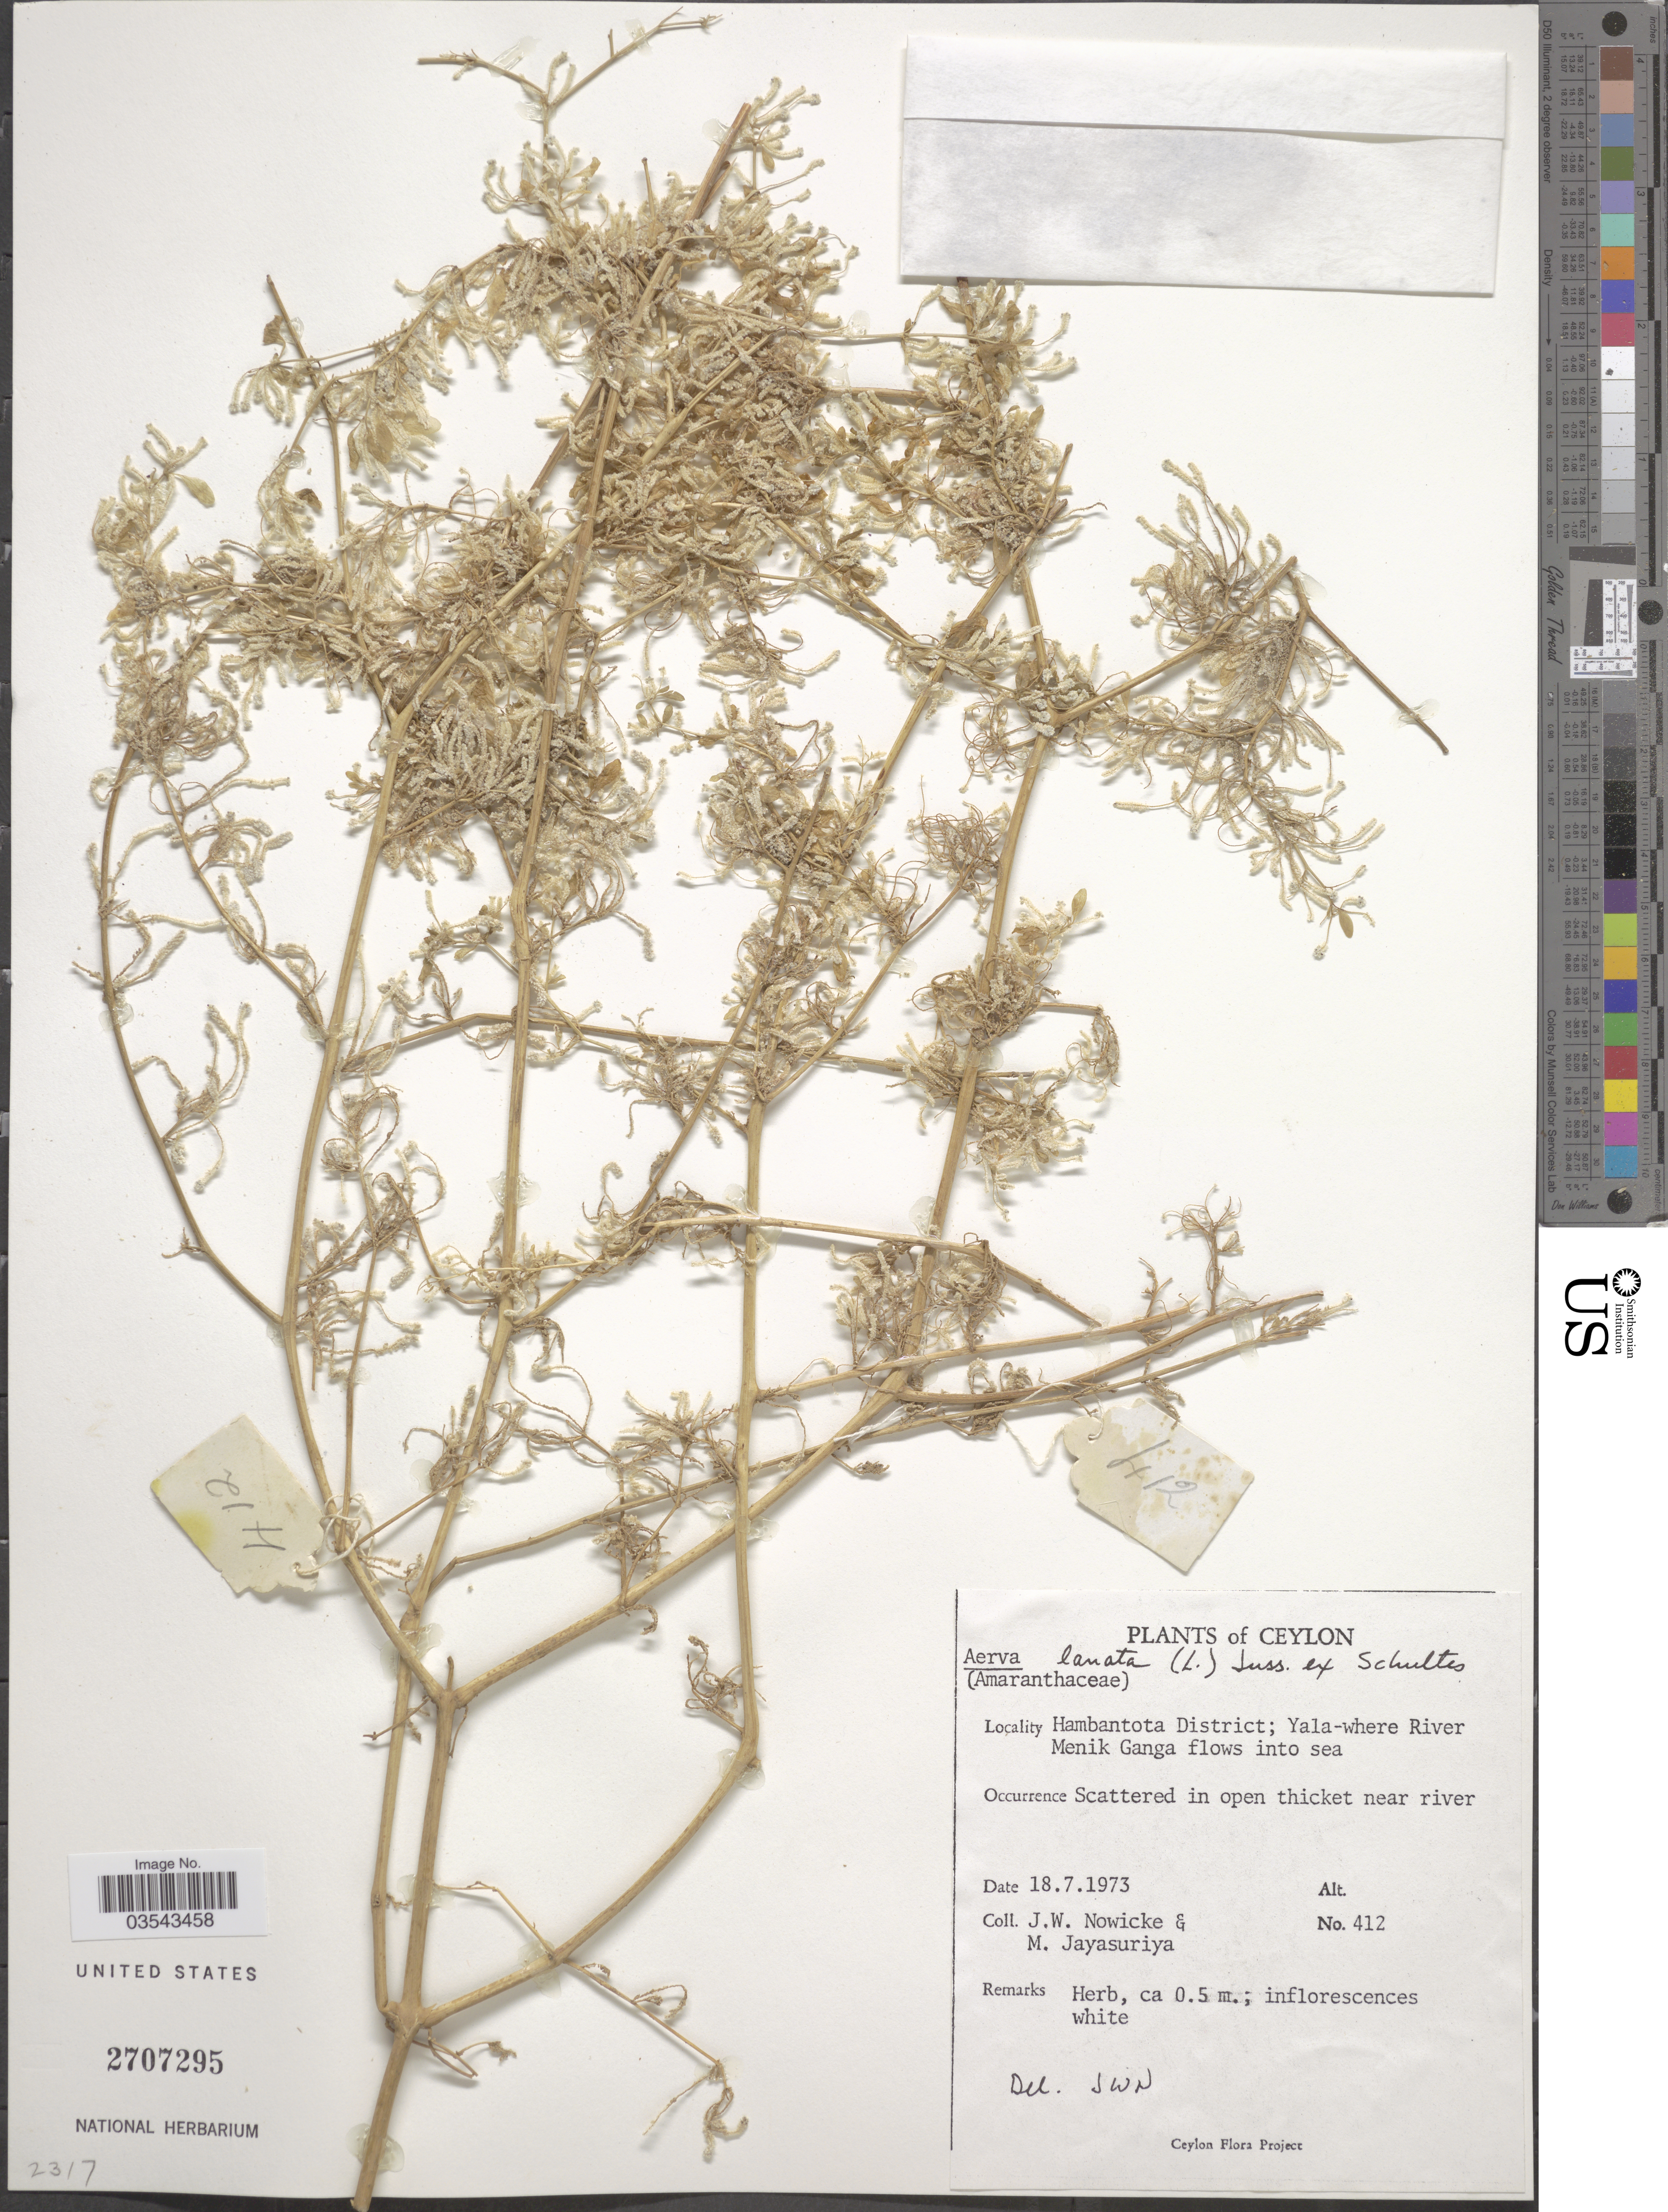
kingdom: Plantae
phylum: Tracheophyta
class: Magnoliopsida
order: Caryophyllales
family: Amaranthaceae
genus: Ouret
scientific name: Ouret lanata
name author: (L.) Kuntze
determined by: U.S. National Herbarium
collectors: J. W. Nowicke & M. Jayasuriya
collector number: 412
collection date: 1973-07-18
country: Sri Lanka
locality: Ceylon. Hambantota District; Yala-where River Menik Ganga flows into sea.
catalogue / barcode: US 2707295